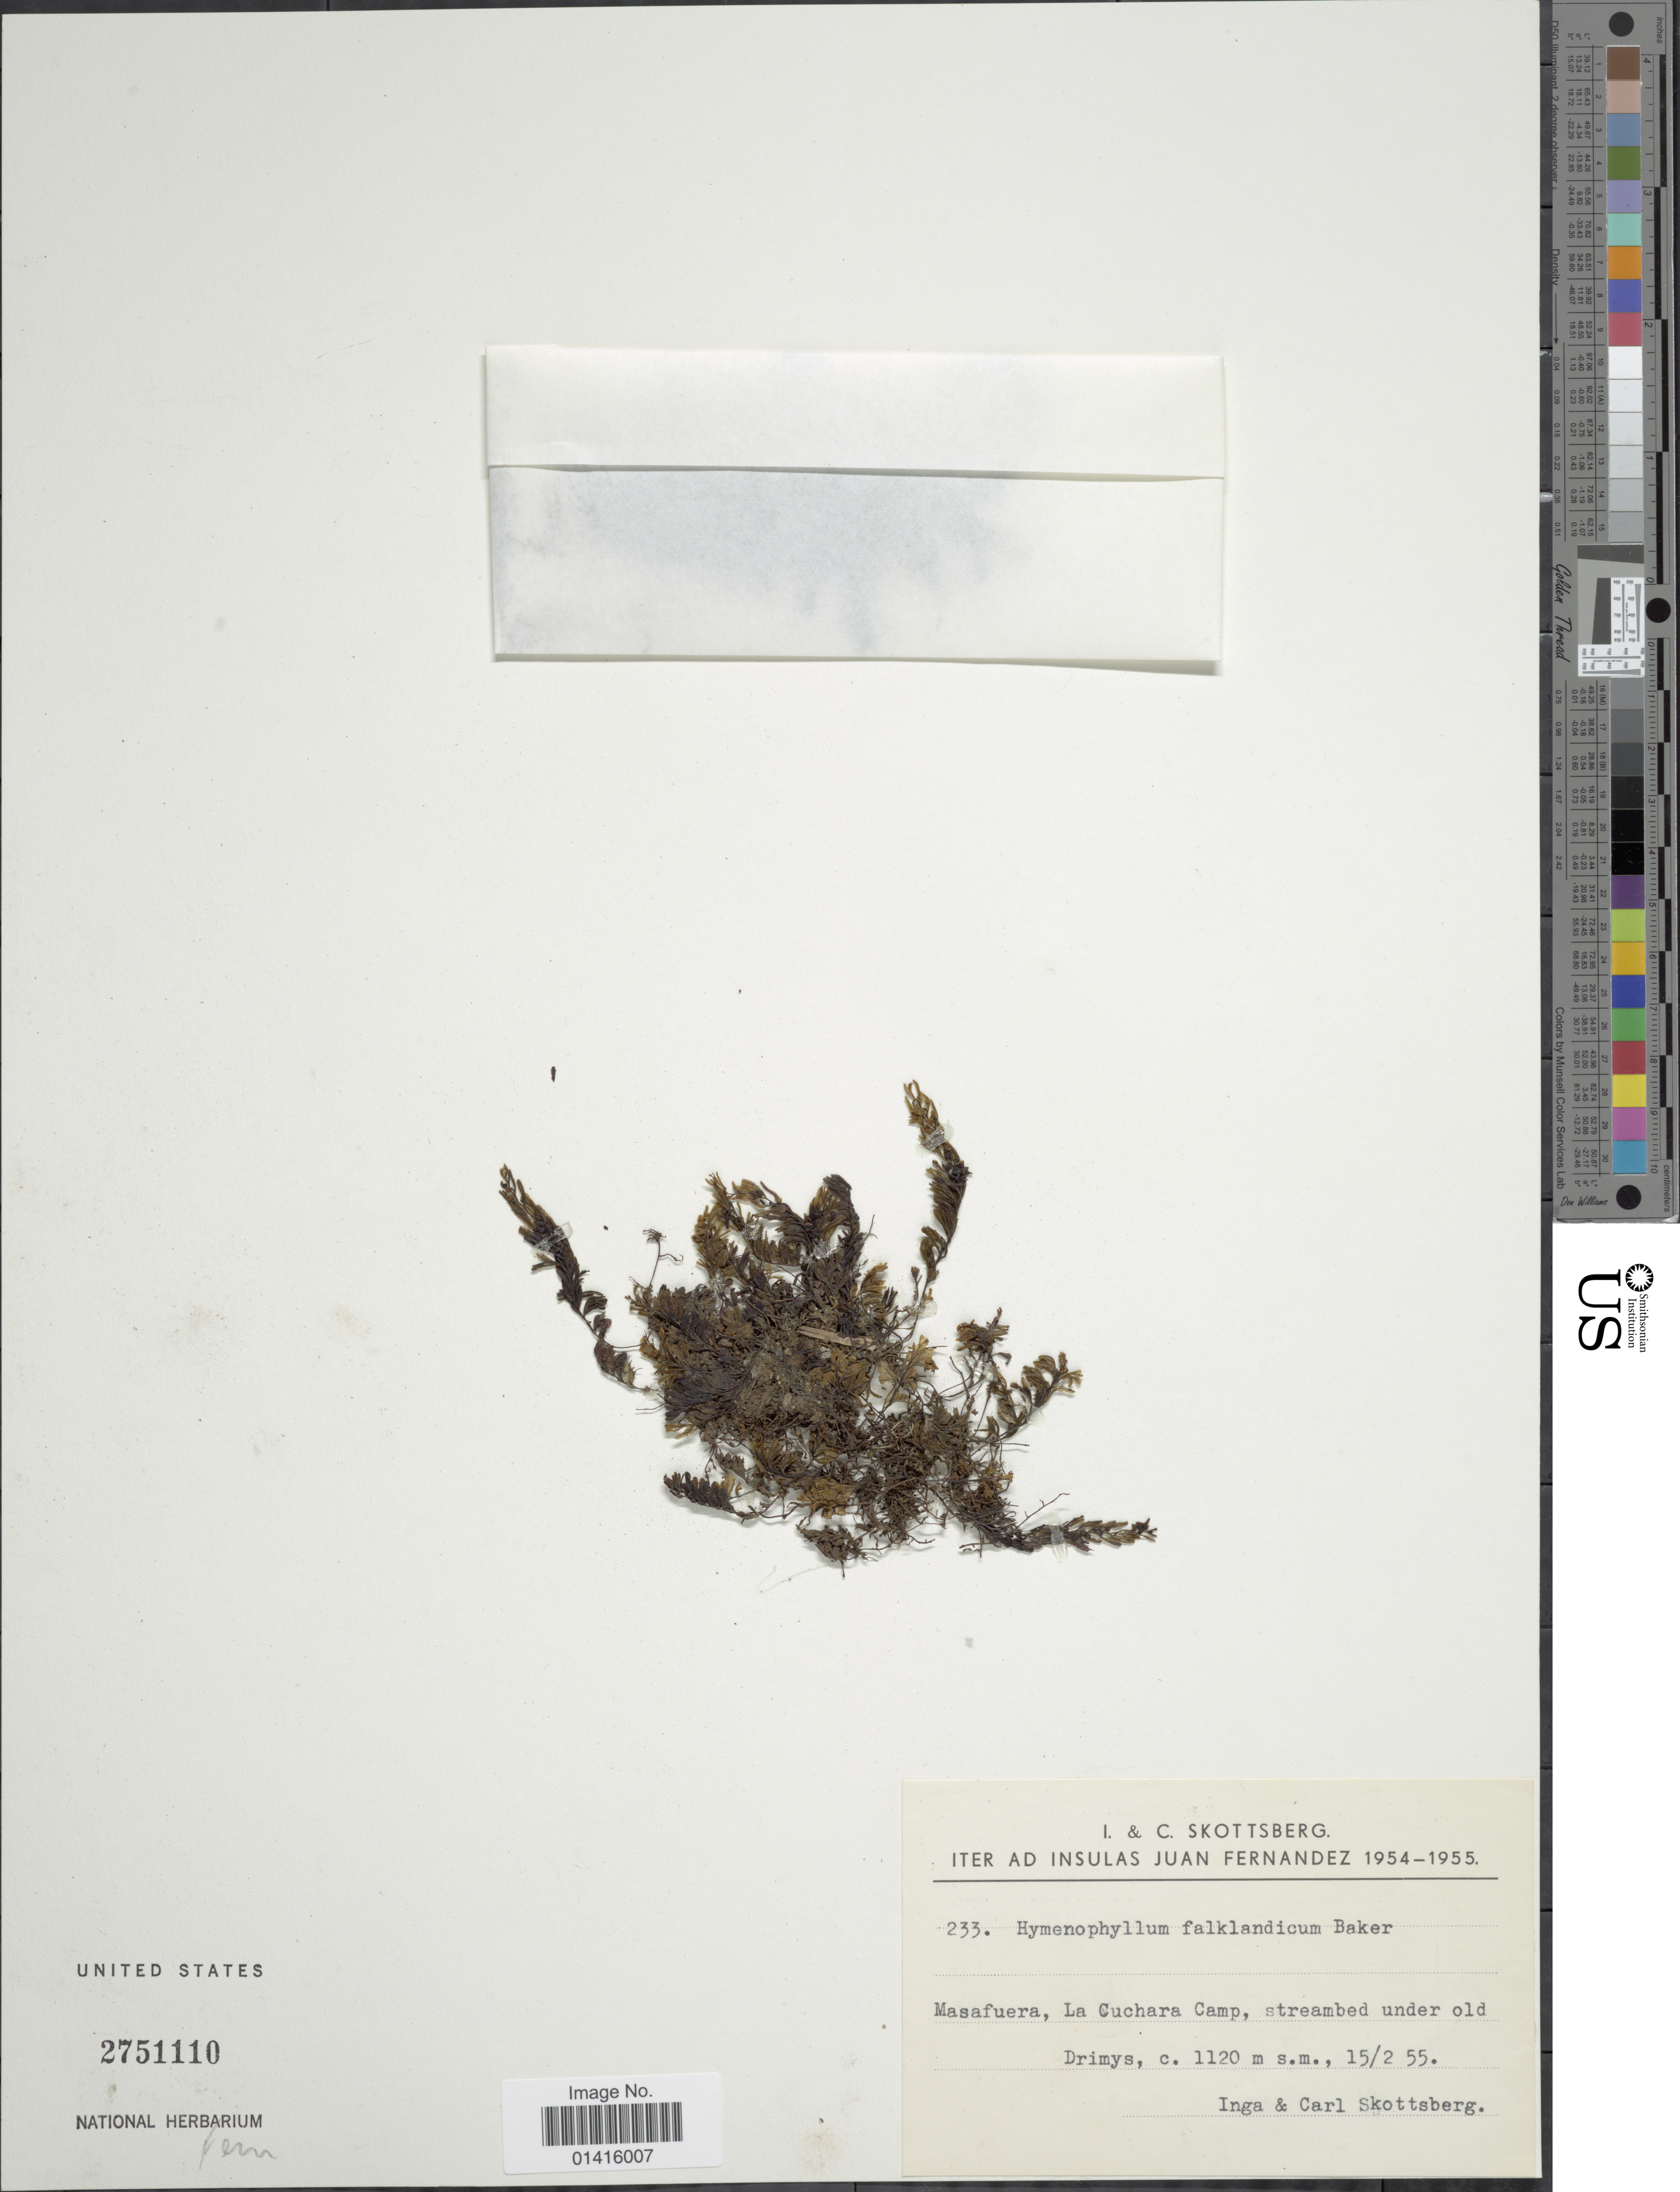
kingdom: Plantae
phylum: Tracheophyta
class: Polypodiopsida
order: Hymenophyllales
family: Hymenophyllaceae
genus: Hymenophyllum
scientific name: Hymenophyllum falklandicum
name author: Baker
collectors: I. Skottsberg & C. Skottsberg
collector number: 233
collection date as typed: Transcribed d/m/y: 15/2/55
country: Chile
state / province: Valparaíso (V)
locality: Juan Fernandez, Masafuera, La Cuchara Camp, streambed under old Drimys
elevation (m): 1120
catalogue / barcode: US 2751110